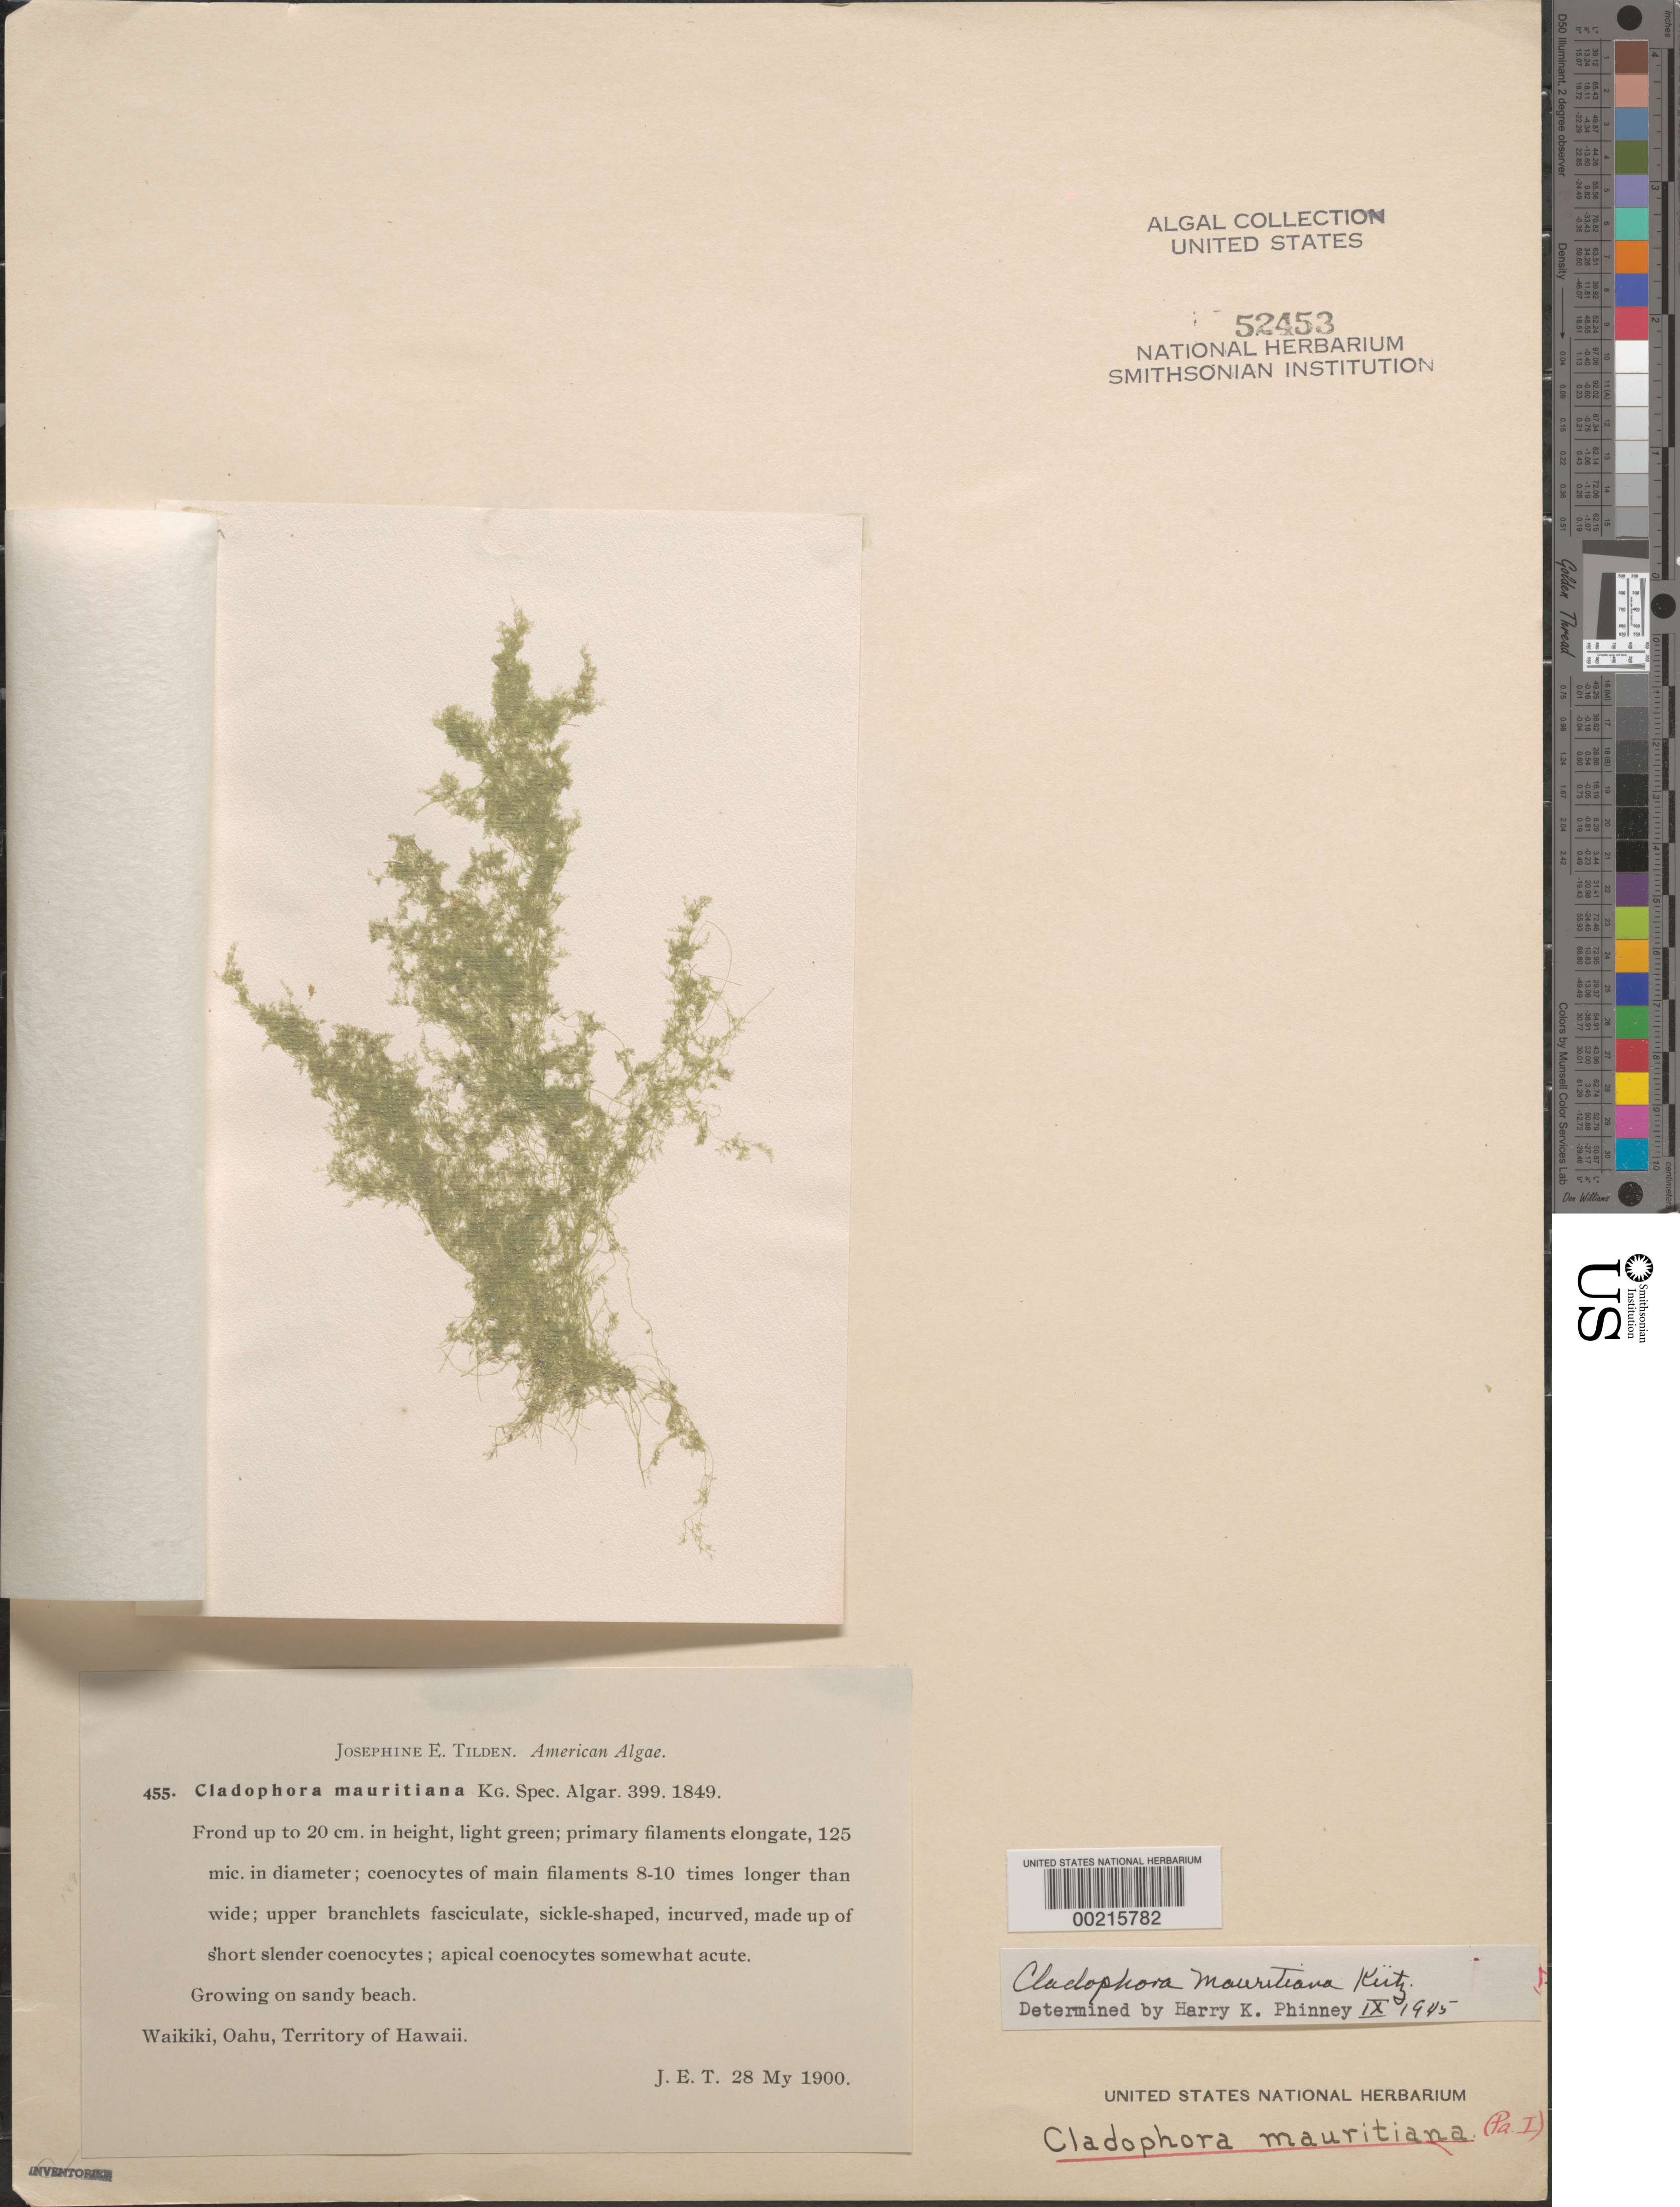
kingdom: Plantae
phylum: Chlorophyta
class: Ulvophyceae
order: Cladophorales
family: Cladophoraceae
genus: Cladophora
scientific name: Cladophora vagabunda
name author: (L.) C. Hoek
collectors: J. E. Tilden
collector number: JET 455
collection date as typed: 28 May 1900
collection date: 1900-05-28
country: United States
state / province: Hawaii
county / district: Honolulu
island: Oahu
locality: Waikiki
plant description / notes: Tilden, American Algae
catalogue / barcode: US 52453